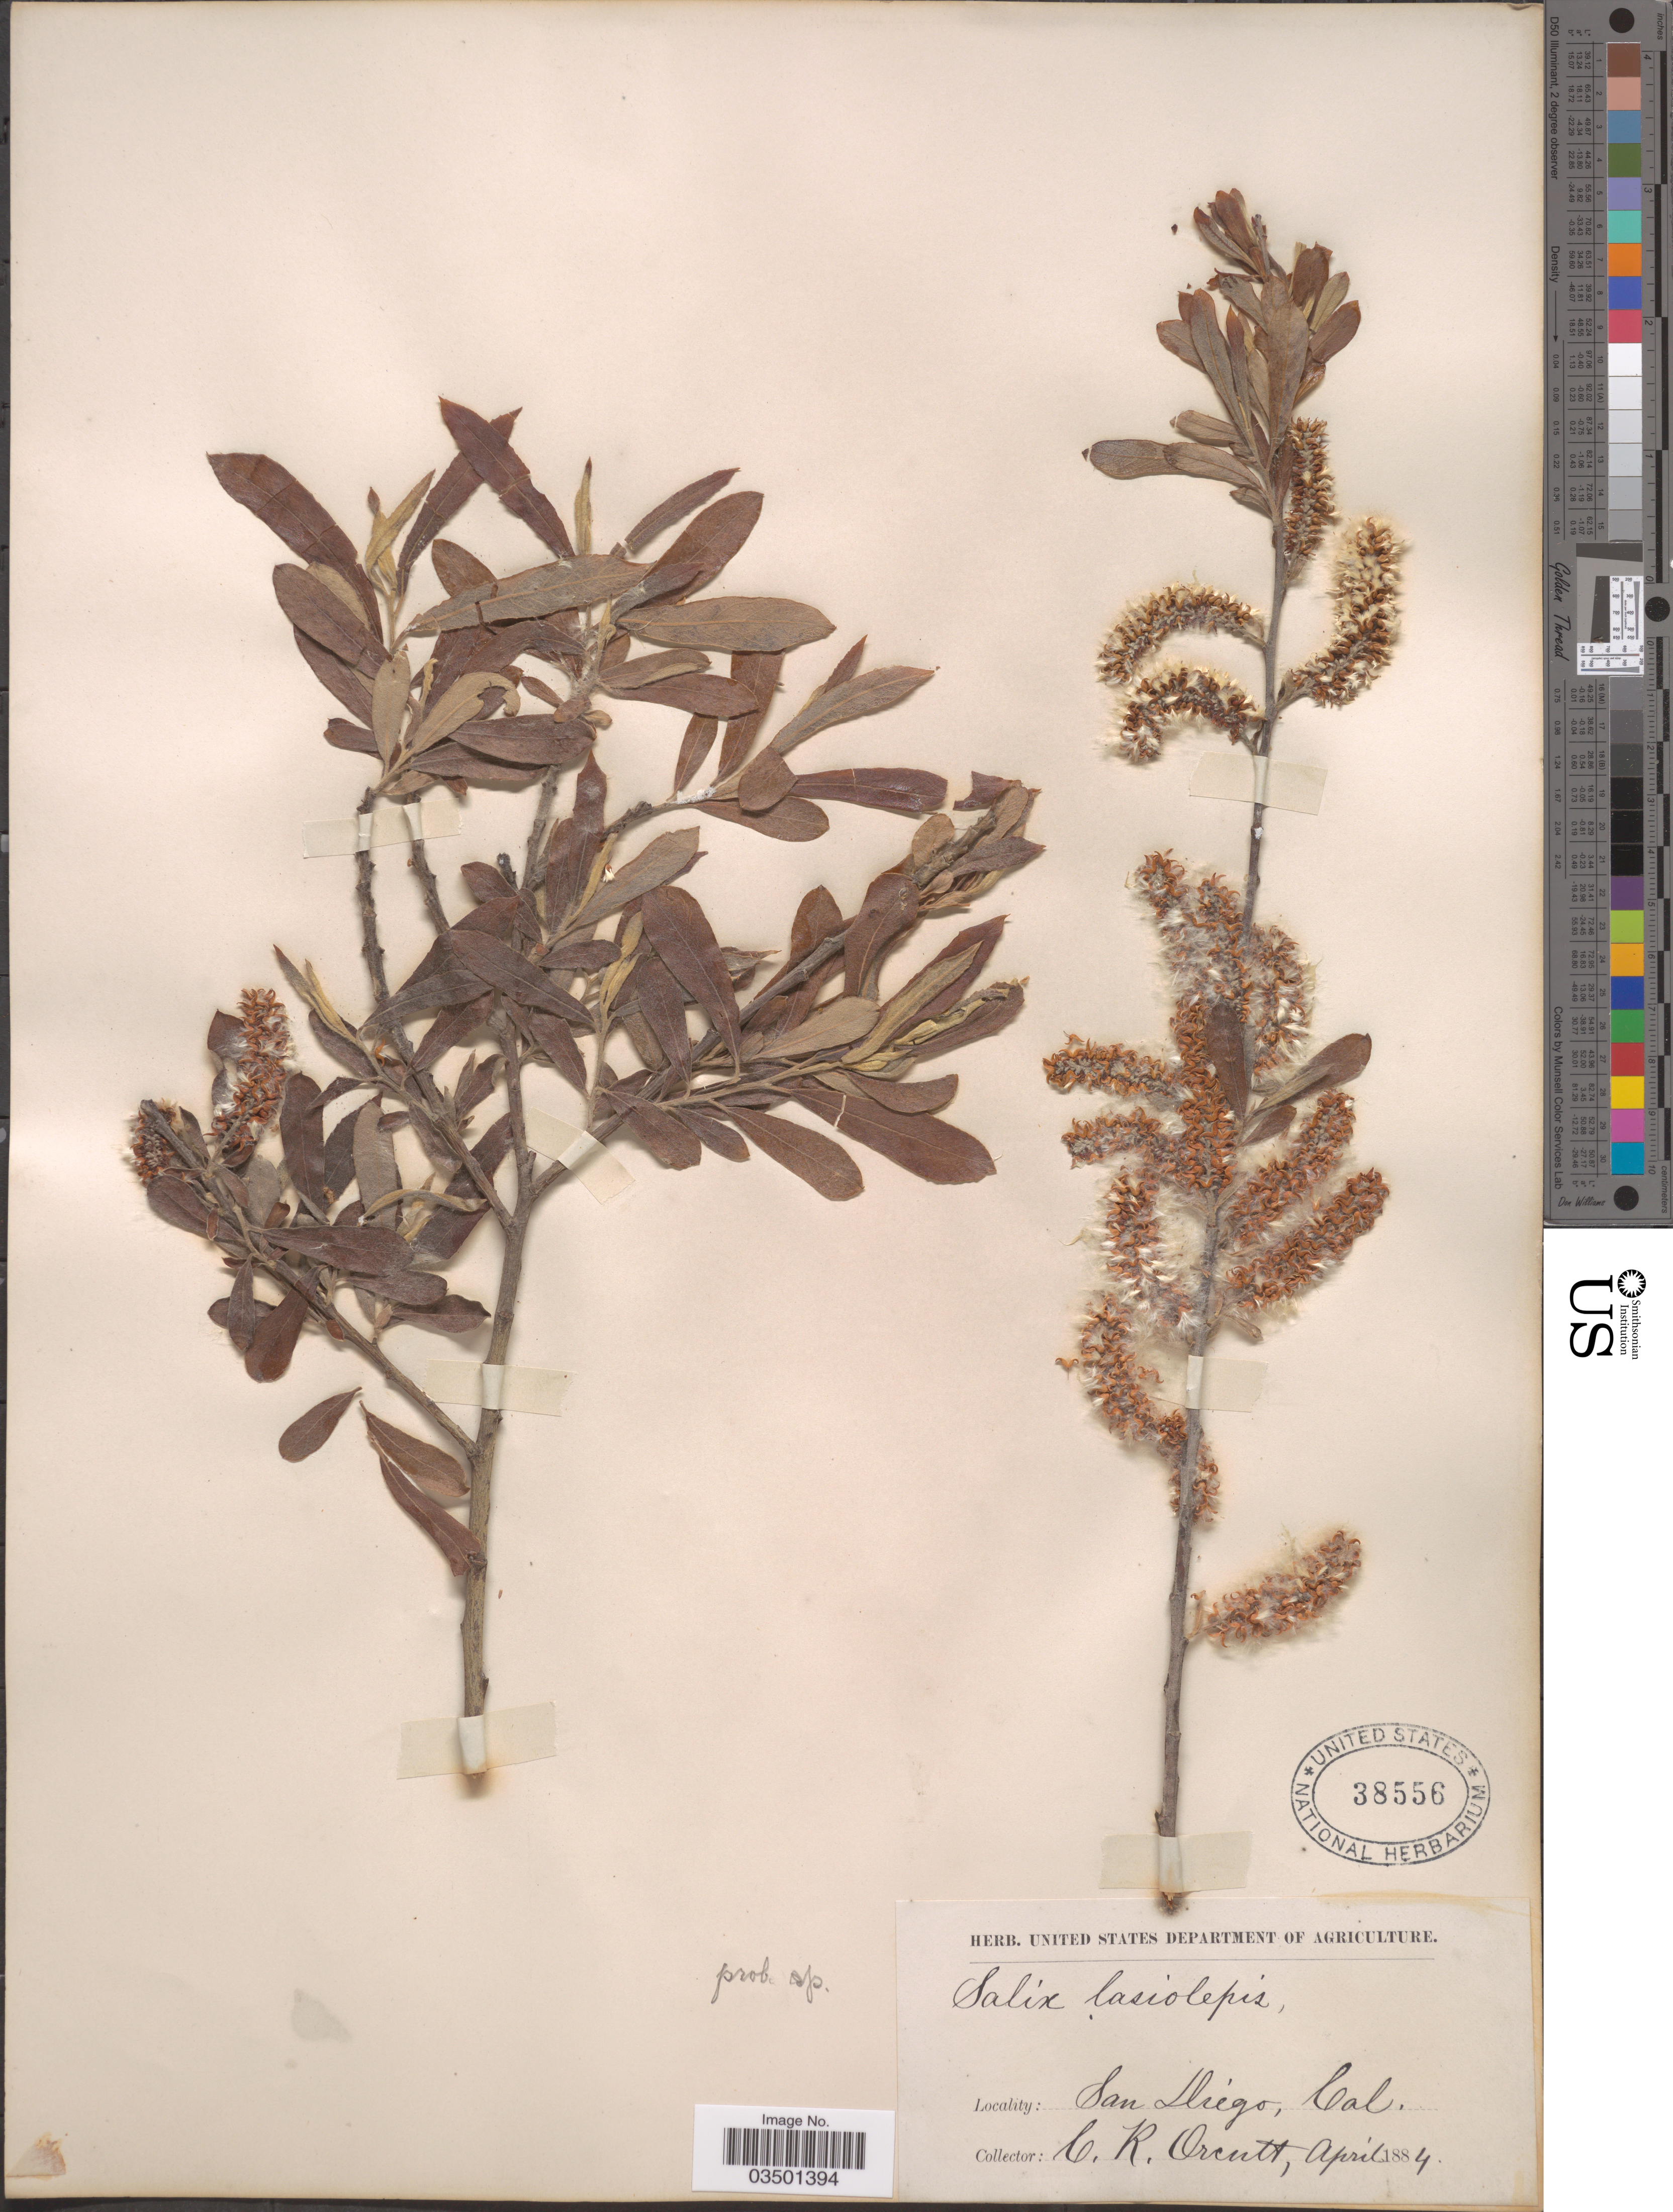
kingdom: Plantae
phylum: Tracheophyta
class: Magnoliopsida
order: Malpighiales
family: Salicaceae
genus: Salix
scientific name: Salix lasiolepis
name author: Benth.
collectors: C. R. Orcutt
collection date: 1884-04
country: United States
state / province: California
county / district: San Diego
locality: San Diego.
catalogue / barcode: US 38556